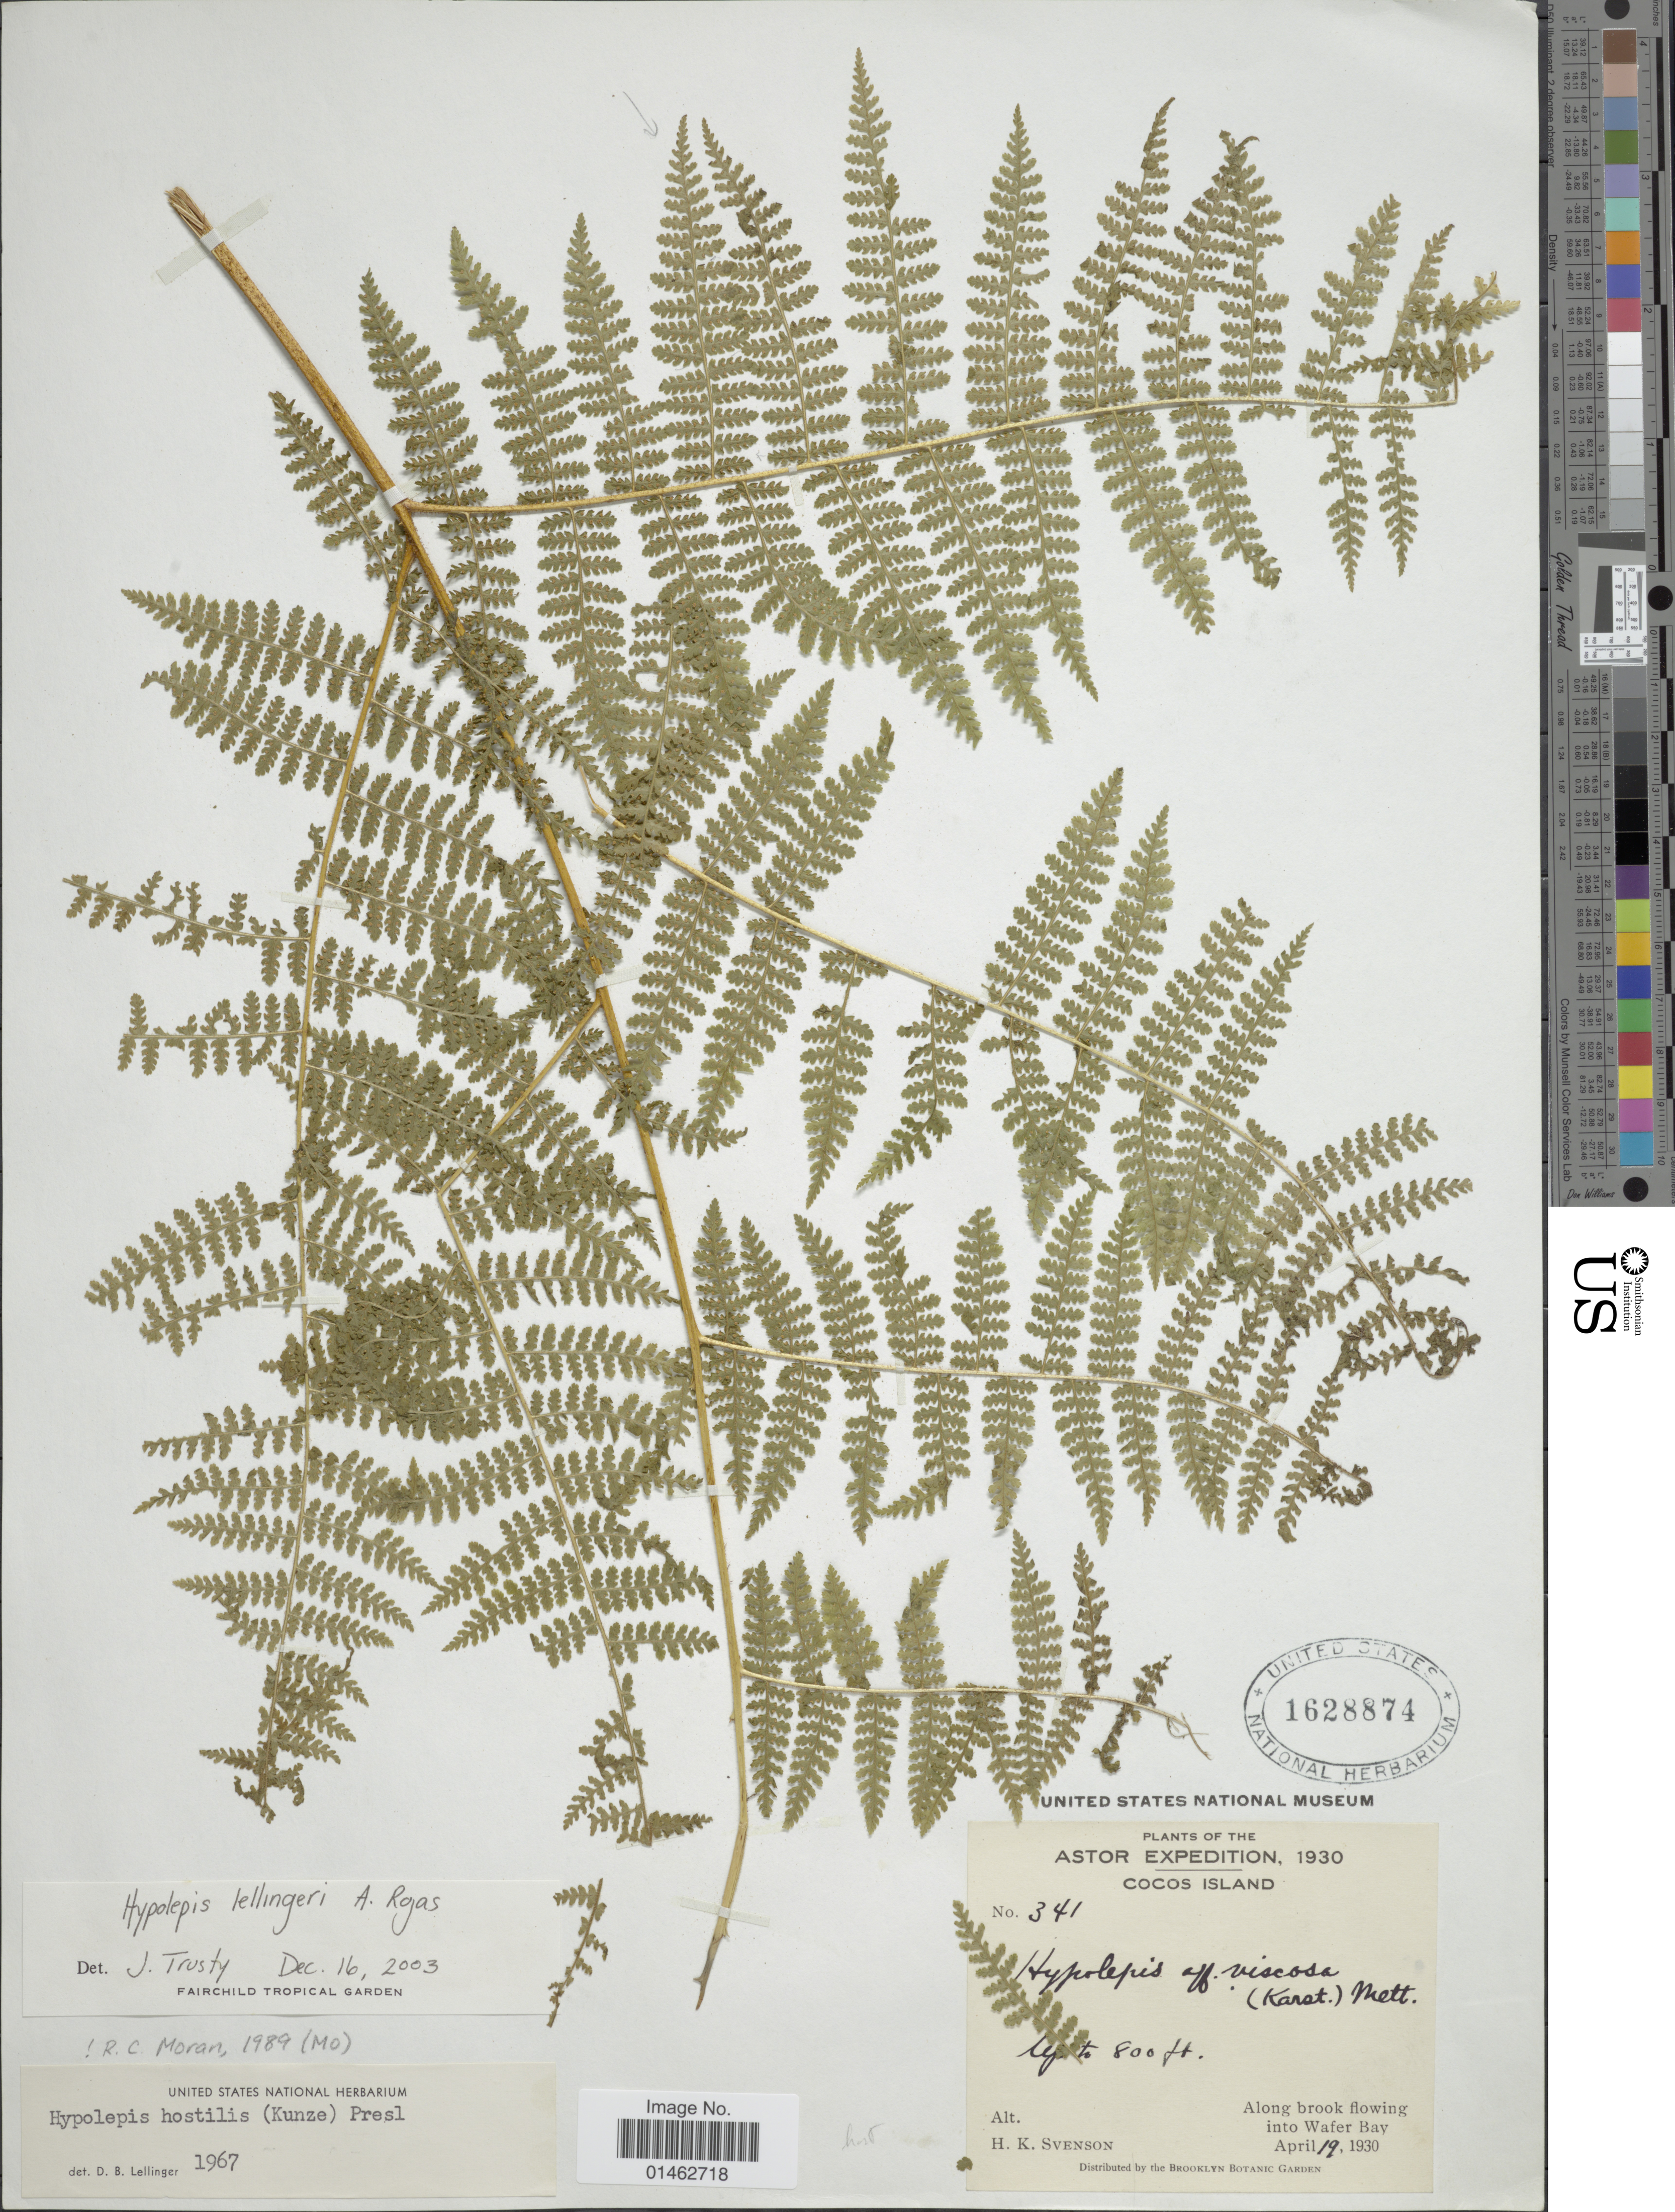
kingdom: Plantae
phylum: Tracheophyta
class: Polypodiopsida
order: Polypodiales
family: Dennstaedtiaceae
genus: Hypolepis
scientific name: Hypolepis hostilis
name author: (Kunze) C. Presl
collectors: H. K. Svenson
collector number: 341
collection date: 1930-04-19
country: Australia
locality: Cocos Island, Along brook flowing into Wafer Bay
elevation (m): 244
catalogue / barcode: US 1628874